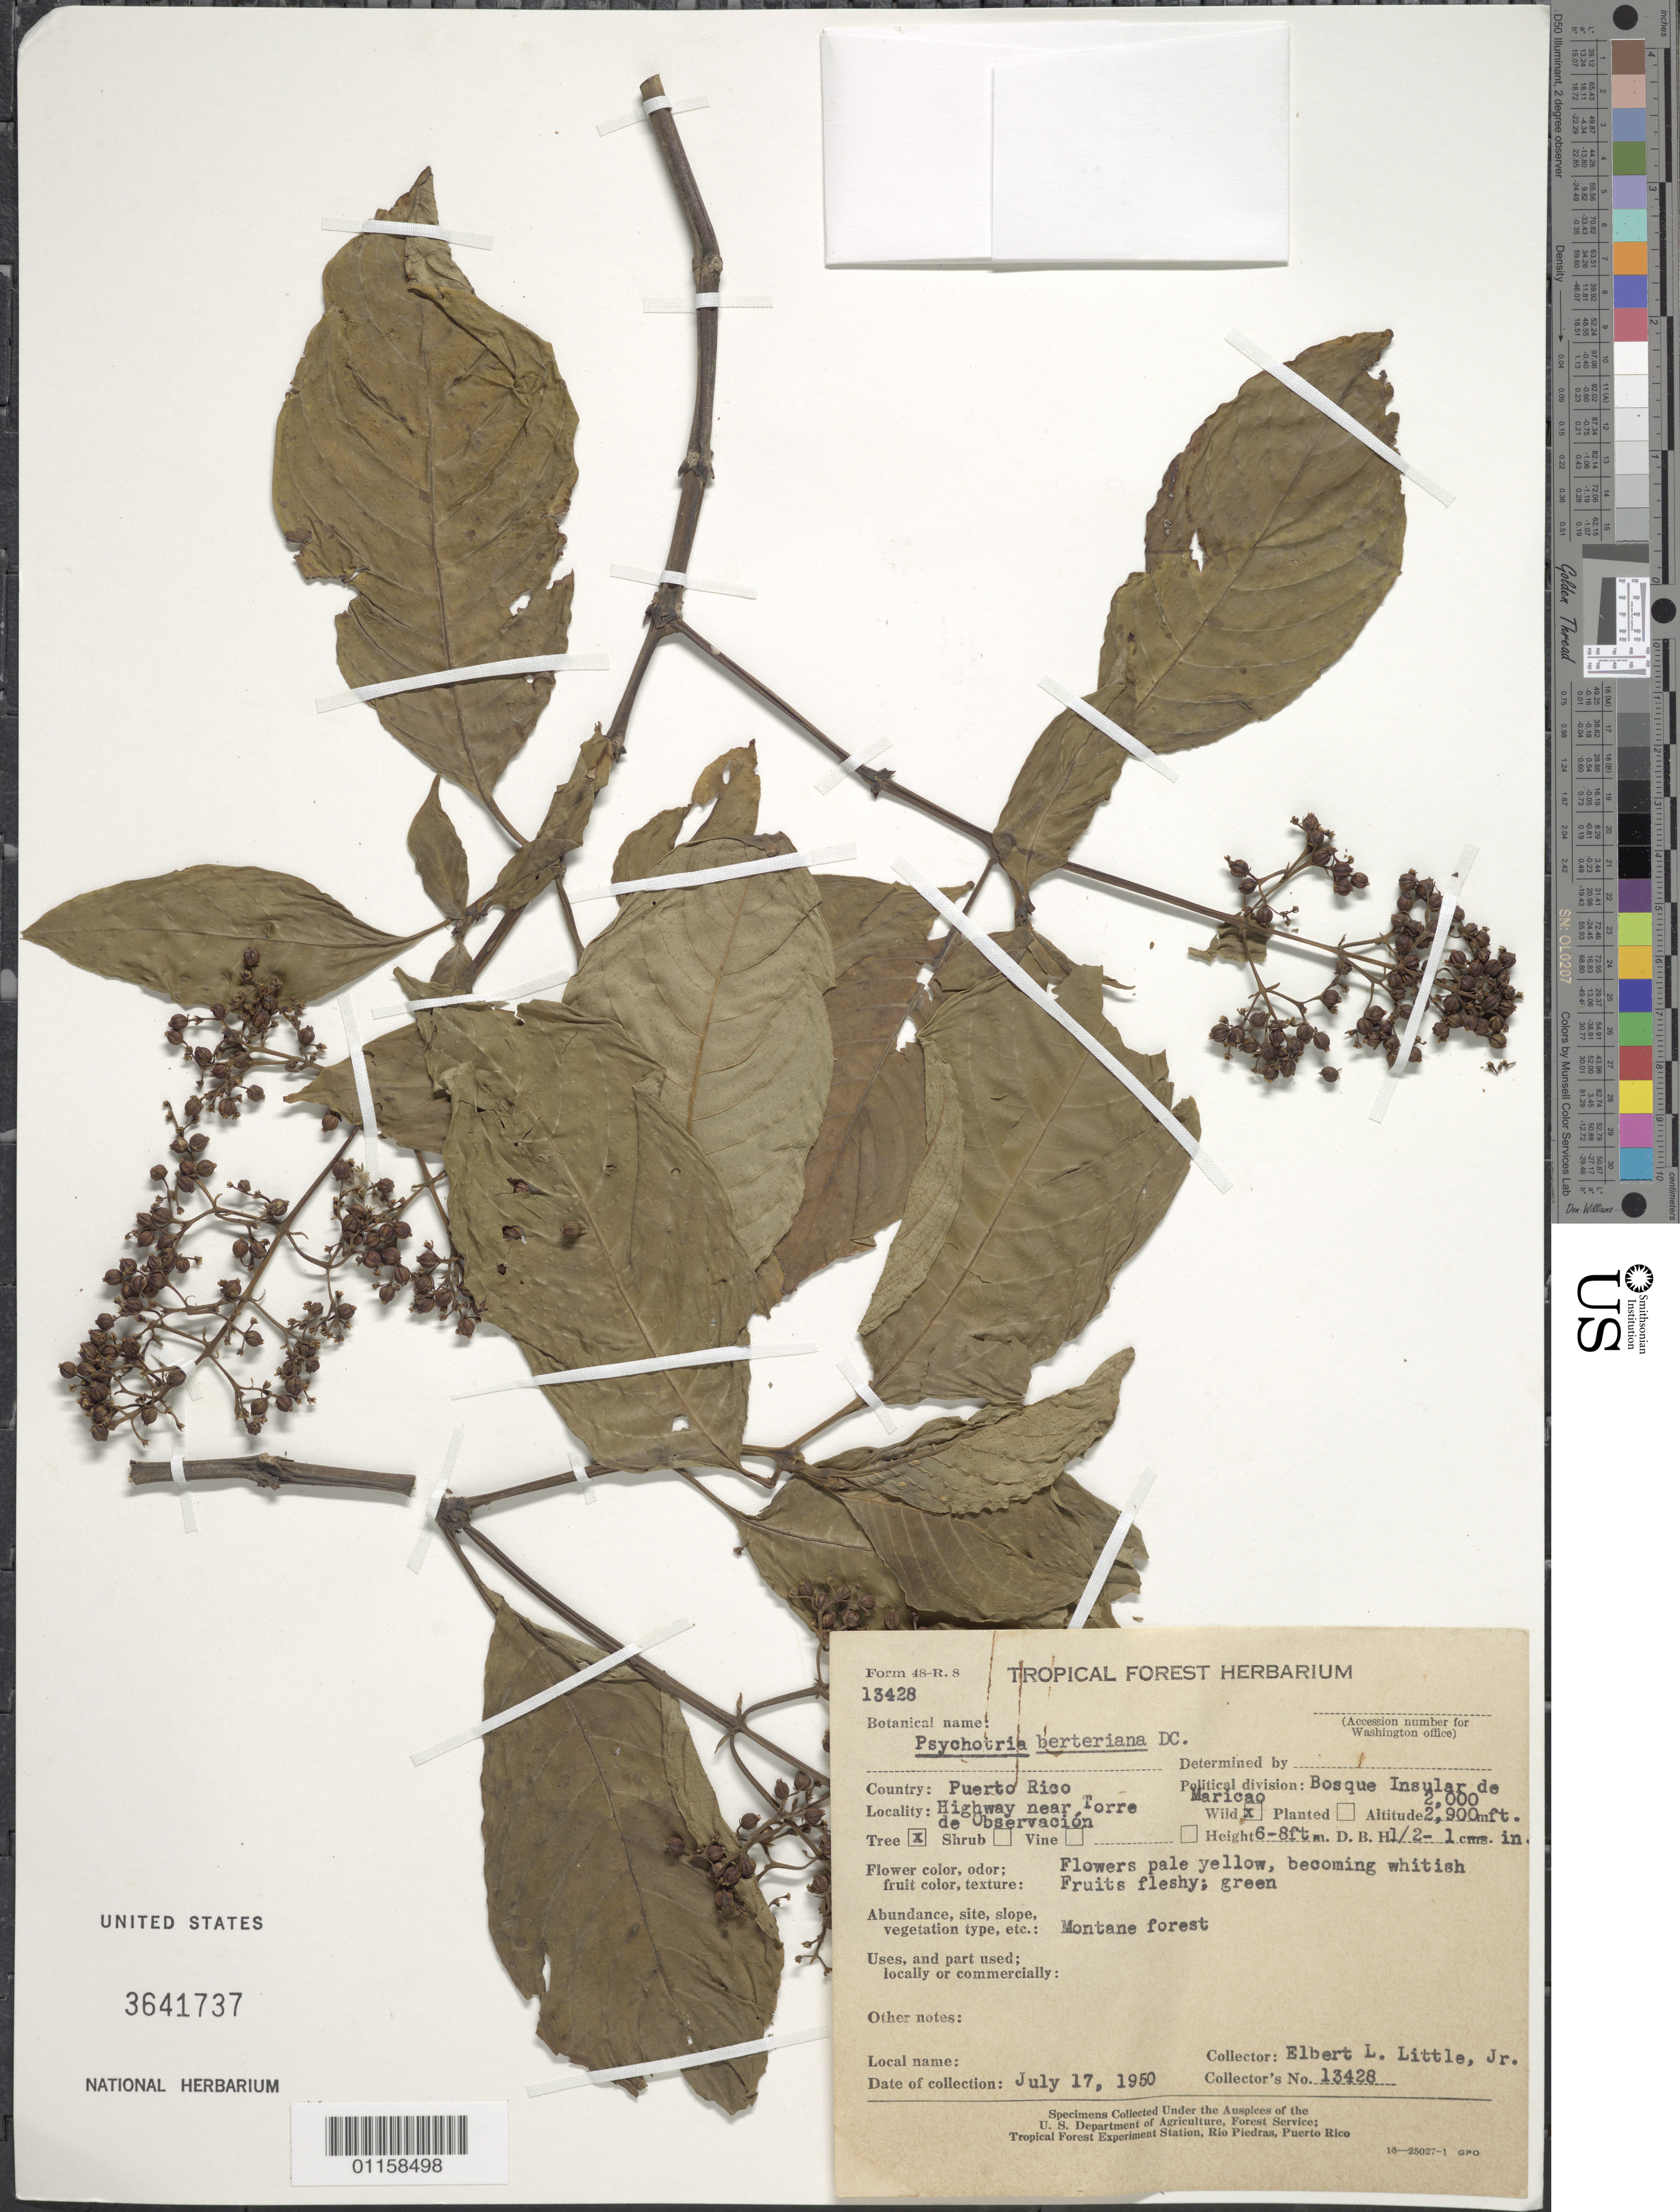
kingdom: Plantae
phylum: Tracheophyta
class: Magnoliopsida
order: Gentianales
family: Rubiaceae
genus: Psychotria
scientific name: Psychotria berteroana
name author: DC.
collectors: E. L. Little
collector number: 13428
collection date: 1950-07-17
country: Puerto Rico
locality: Bosque Insular de Maricao; highway near Torre de Observación.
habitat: Montane forest.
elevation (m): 610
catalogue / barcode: US 3641737